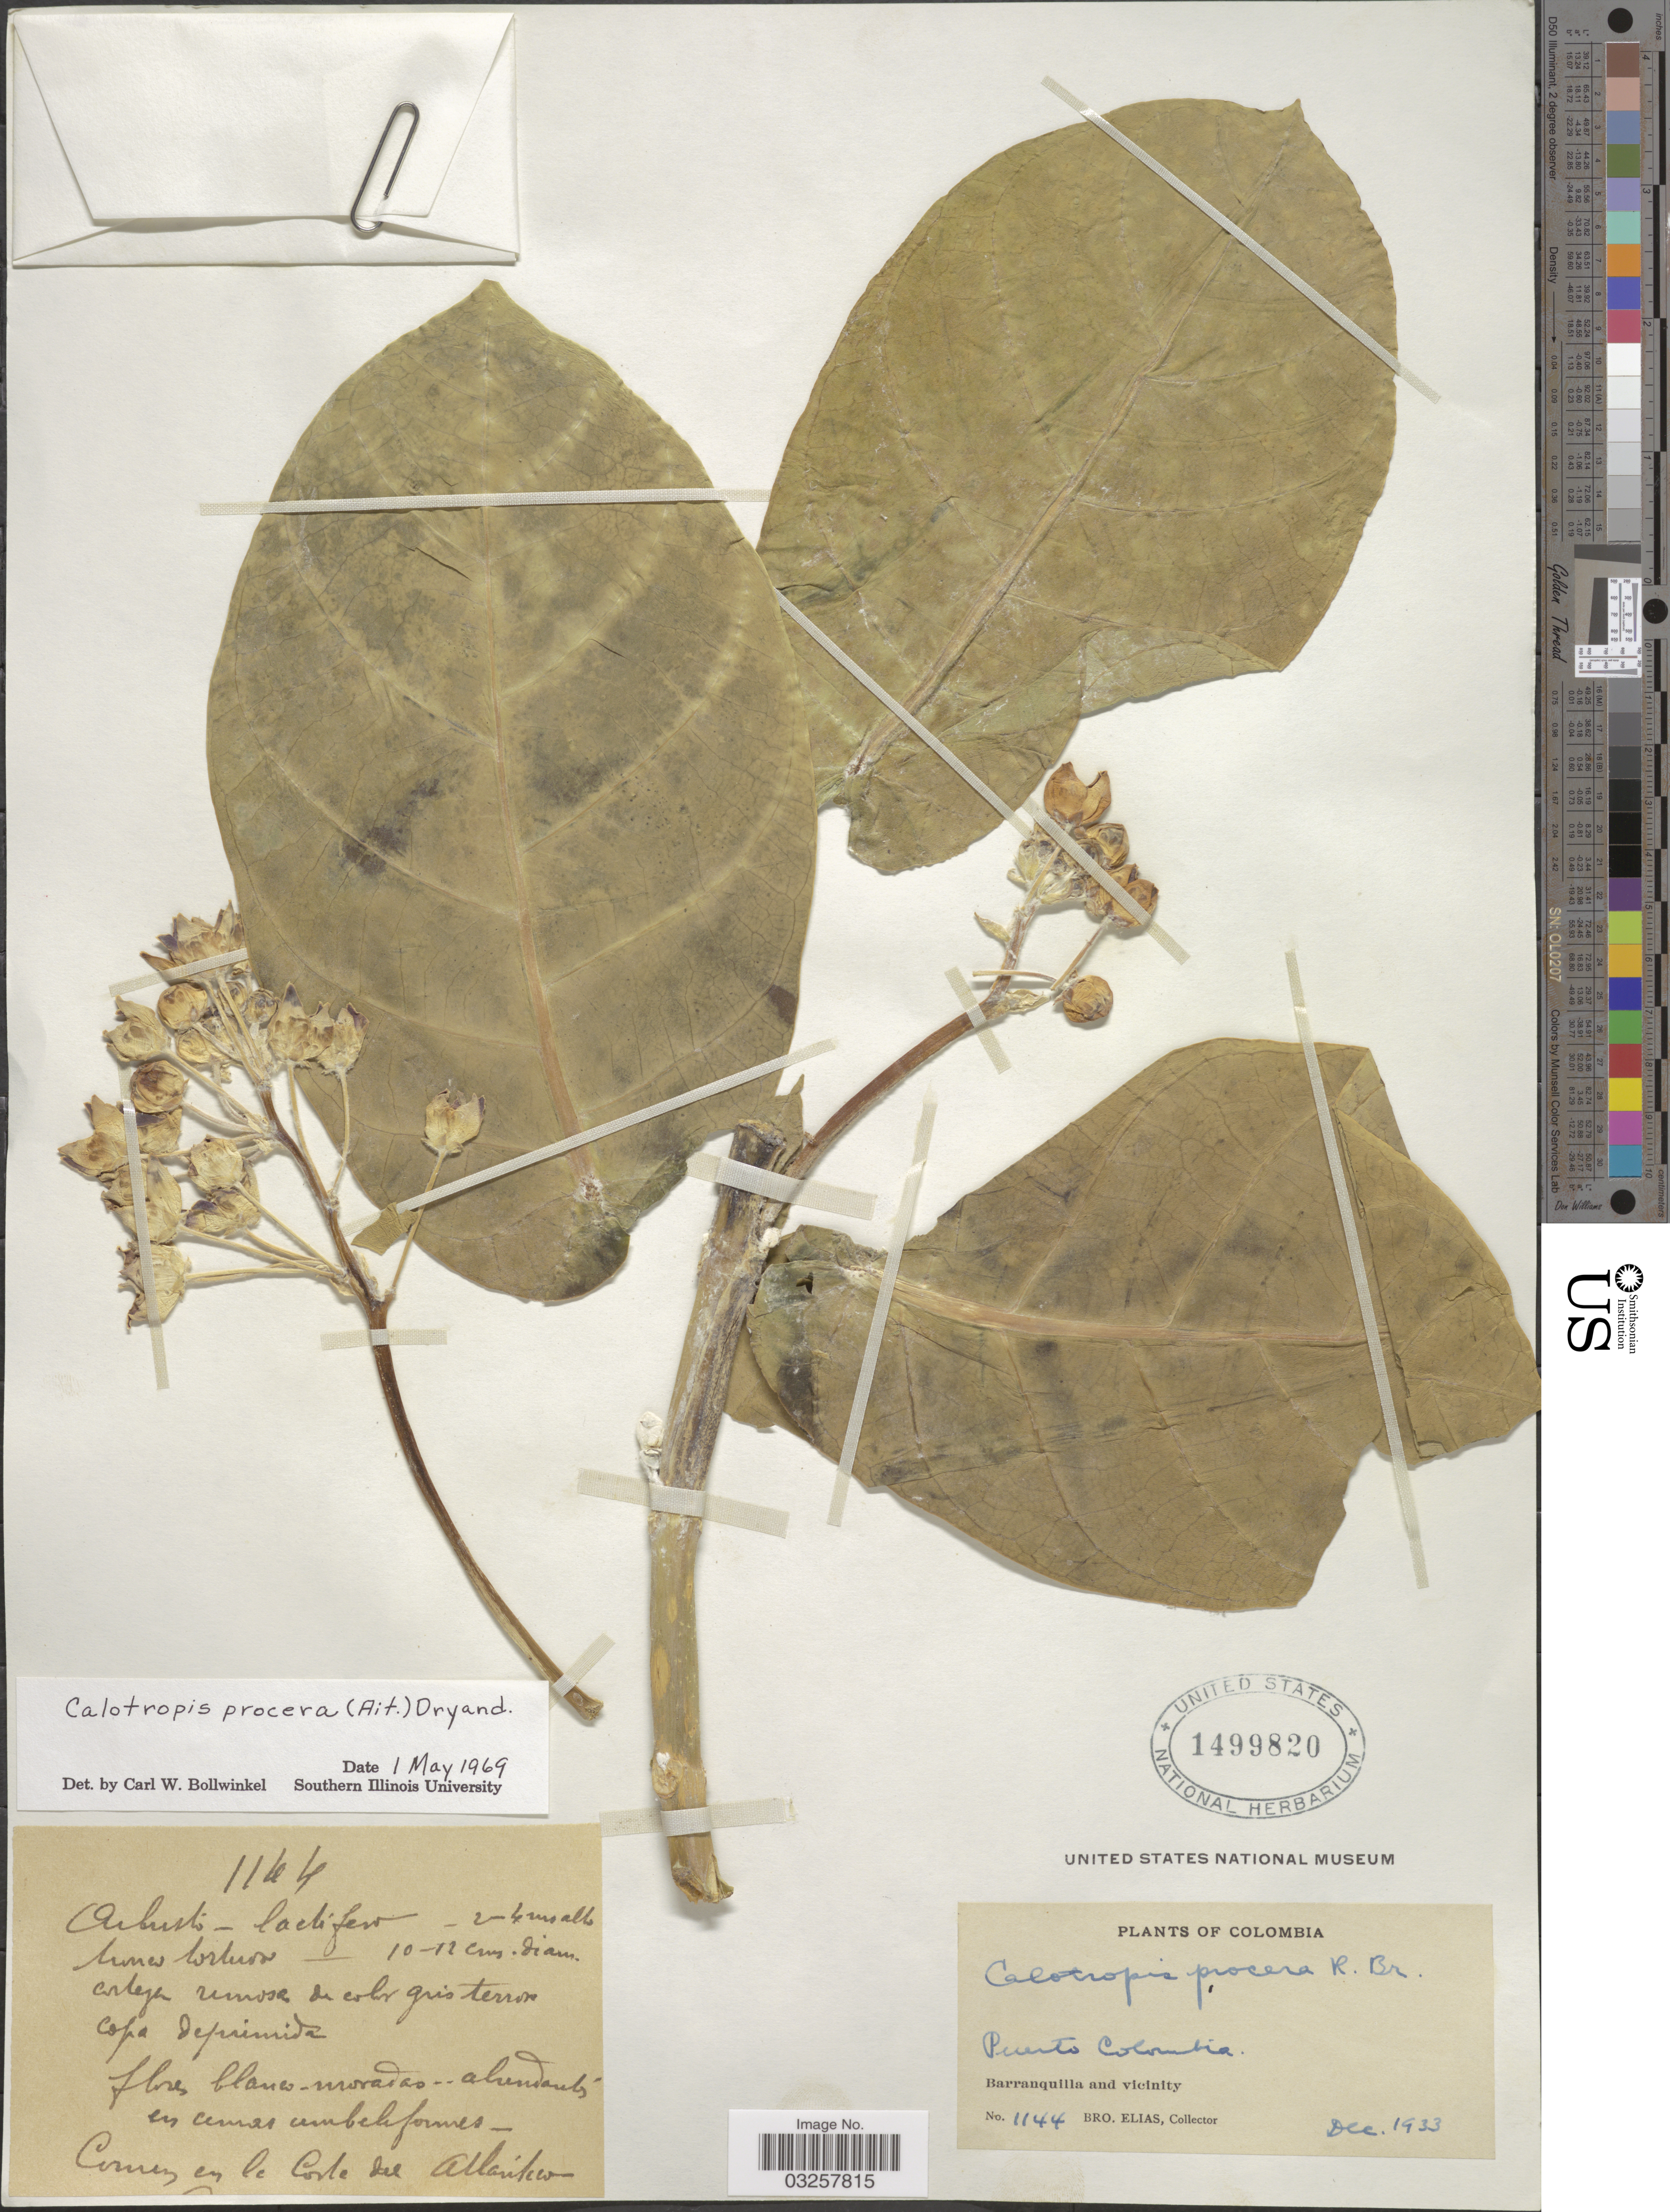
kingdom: Plantae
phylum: Tracheophyta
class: Magnoliopsida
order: Gentianales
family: Apocynaceae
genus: Calotropis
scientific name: Calotropis procera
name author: (Aiton) W.T. Aiton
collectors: Bro. Elias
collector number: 1144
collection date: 1933-12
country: Colombia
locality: Puerto Colombia. Barranquilla and vicinity. En le Coste del Atlantico.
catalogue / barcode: US 1499820